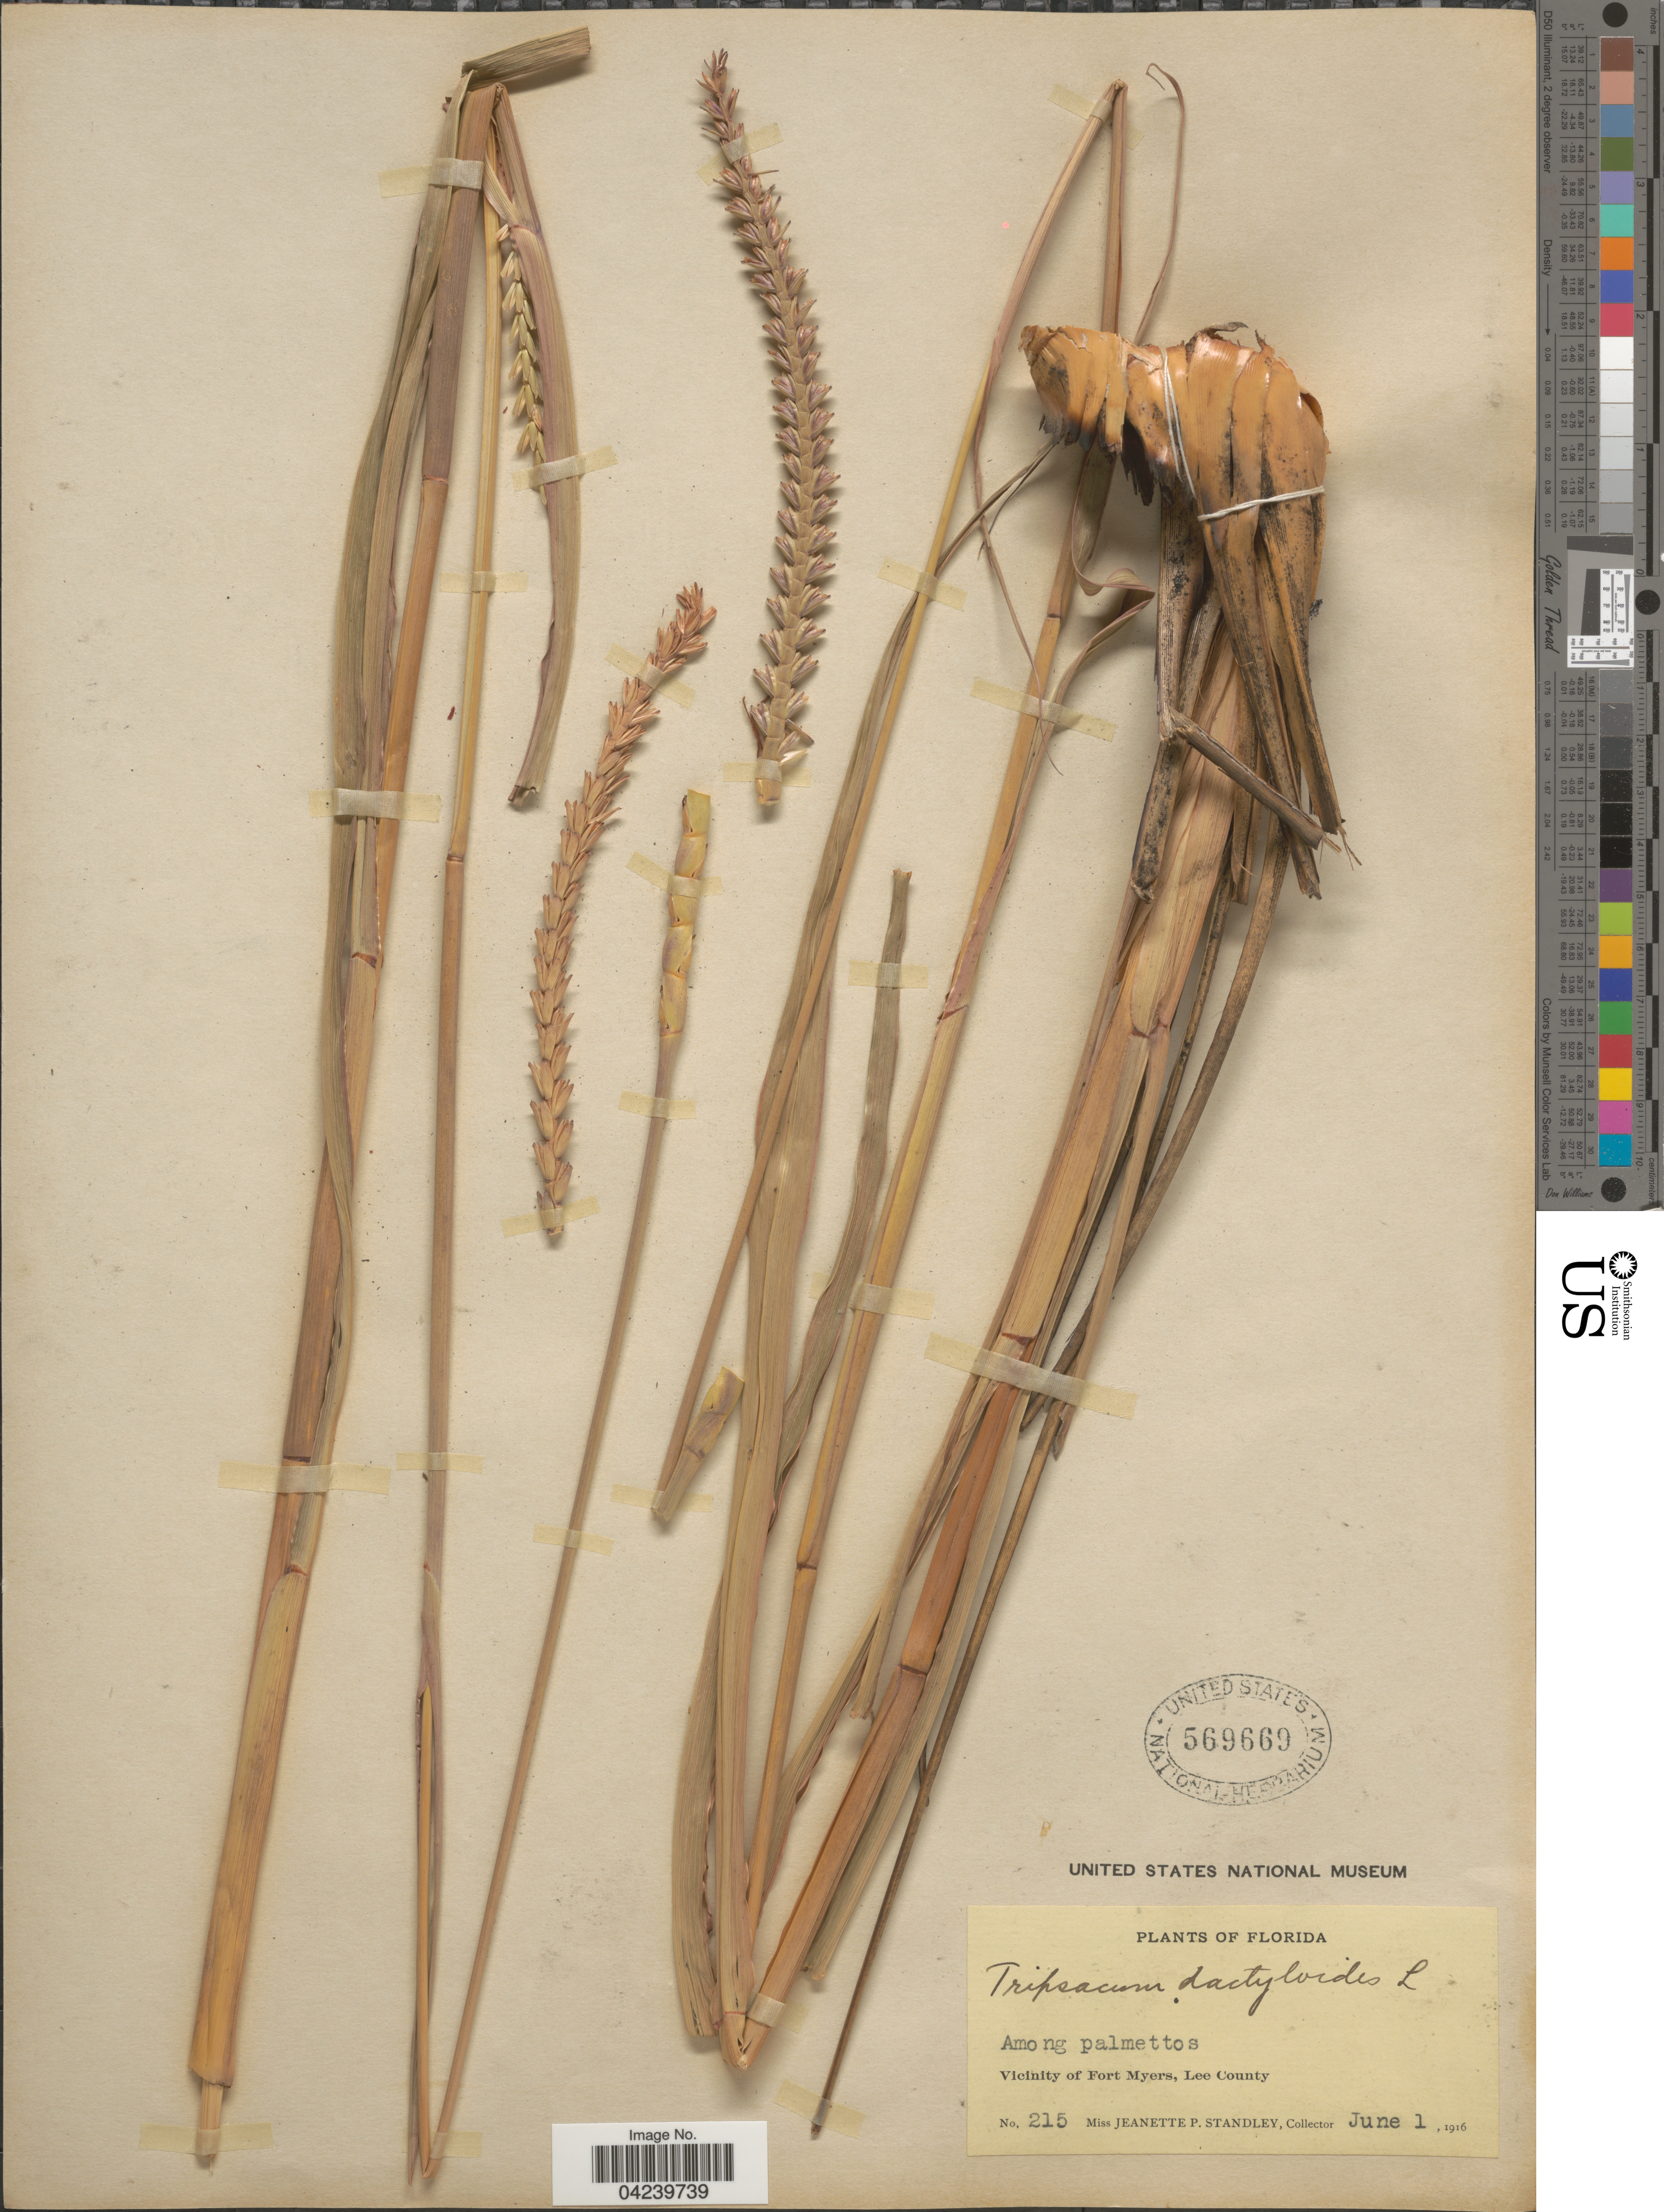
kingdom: Plantae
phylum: Tracheophyta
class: Liliopsida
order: Poales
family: Poaceae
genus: Tripsacum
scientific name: Tripsacum dactyloides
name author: (L.) L.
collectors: J. P. Standley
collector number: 215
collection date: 1916-06-01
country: United States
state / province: Florida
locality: Among palmettos. Vicinity of Fort Myers, Lee County.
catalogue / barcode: US 569669